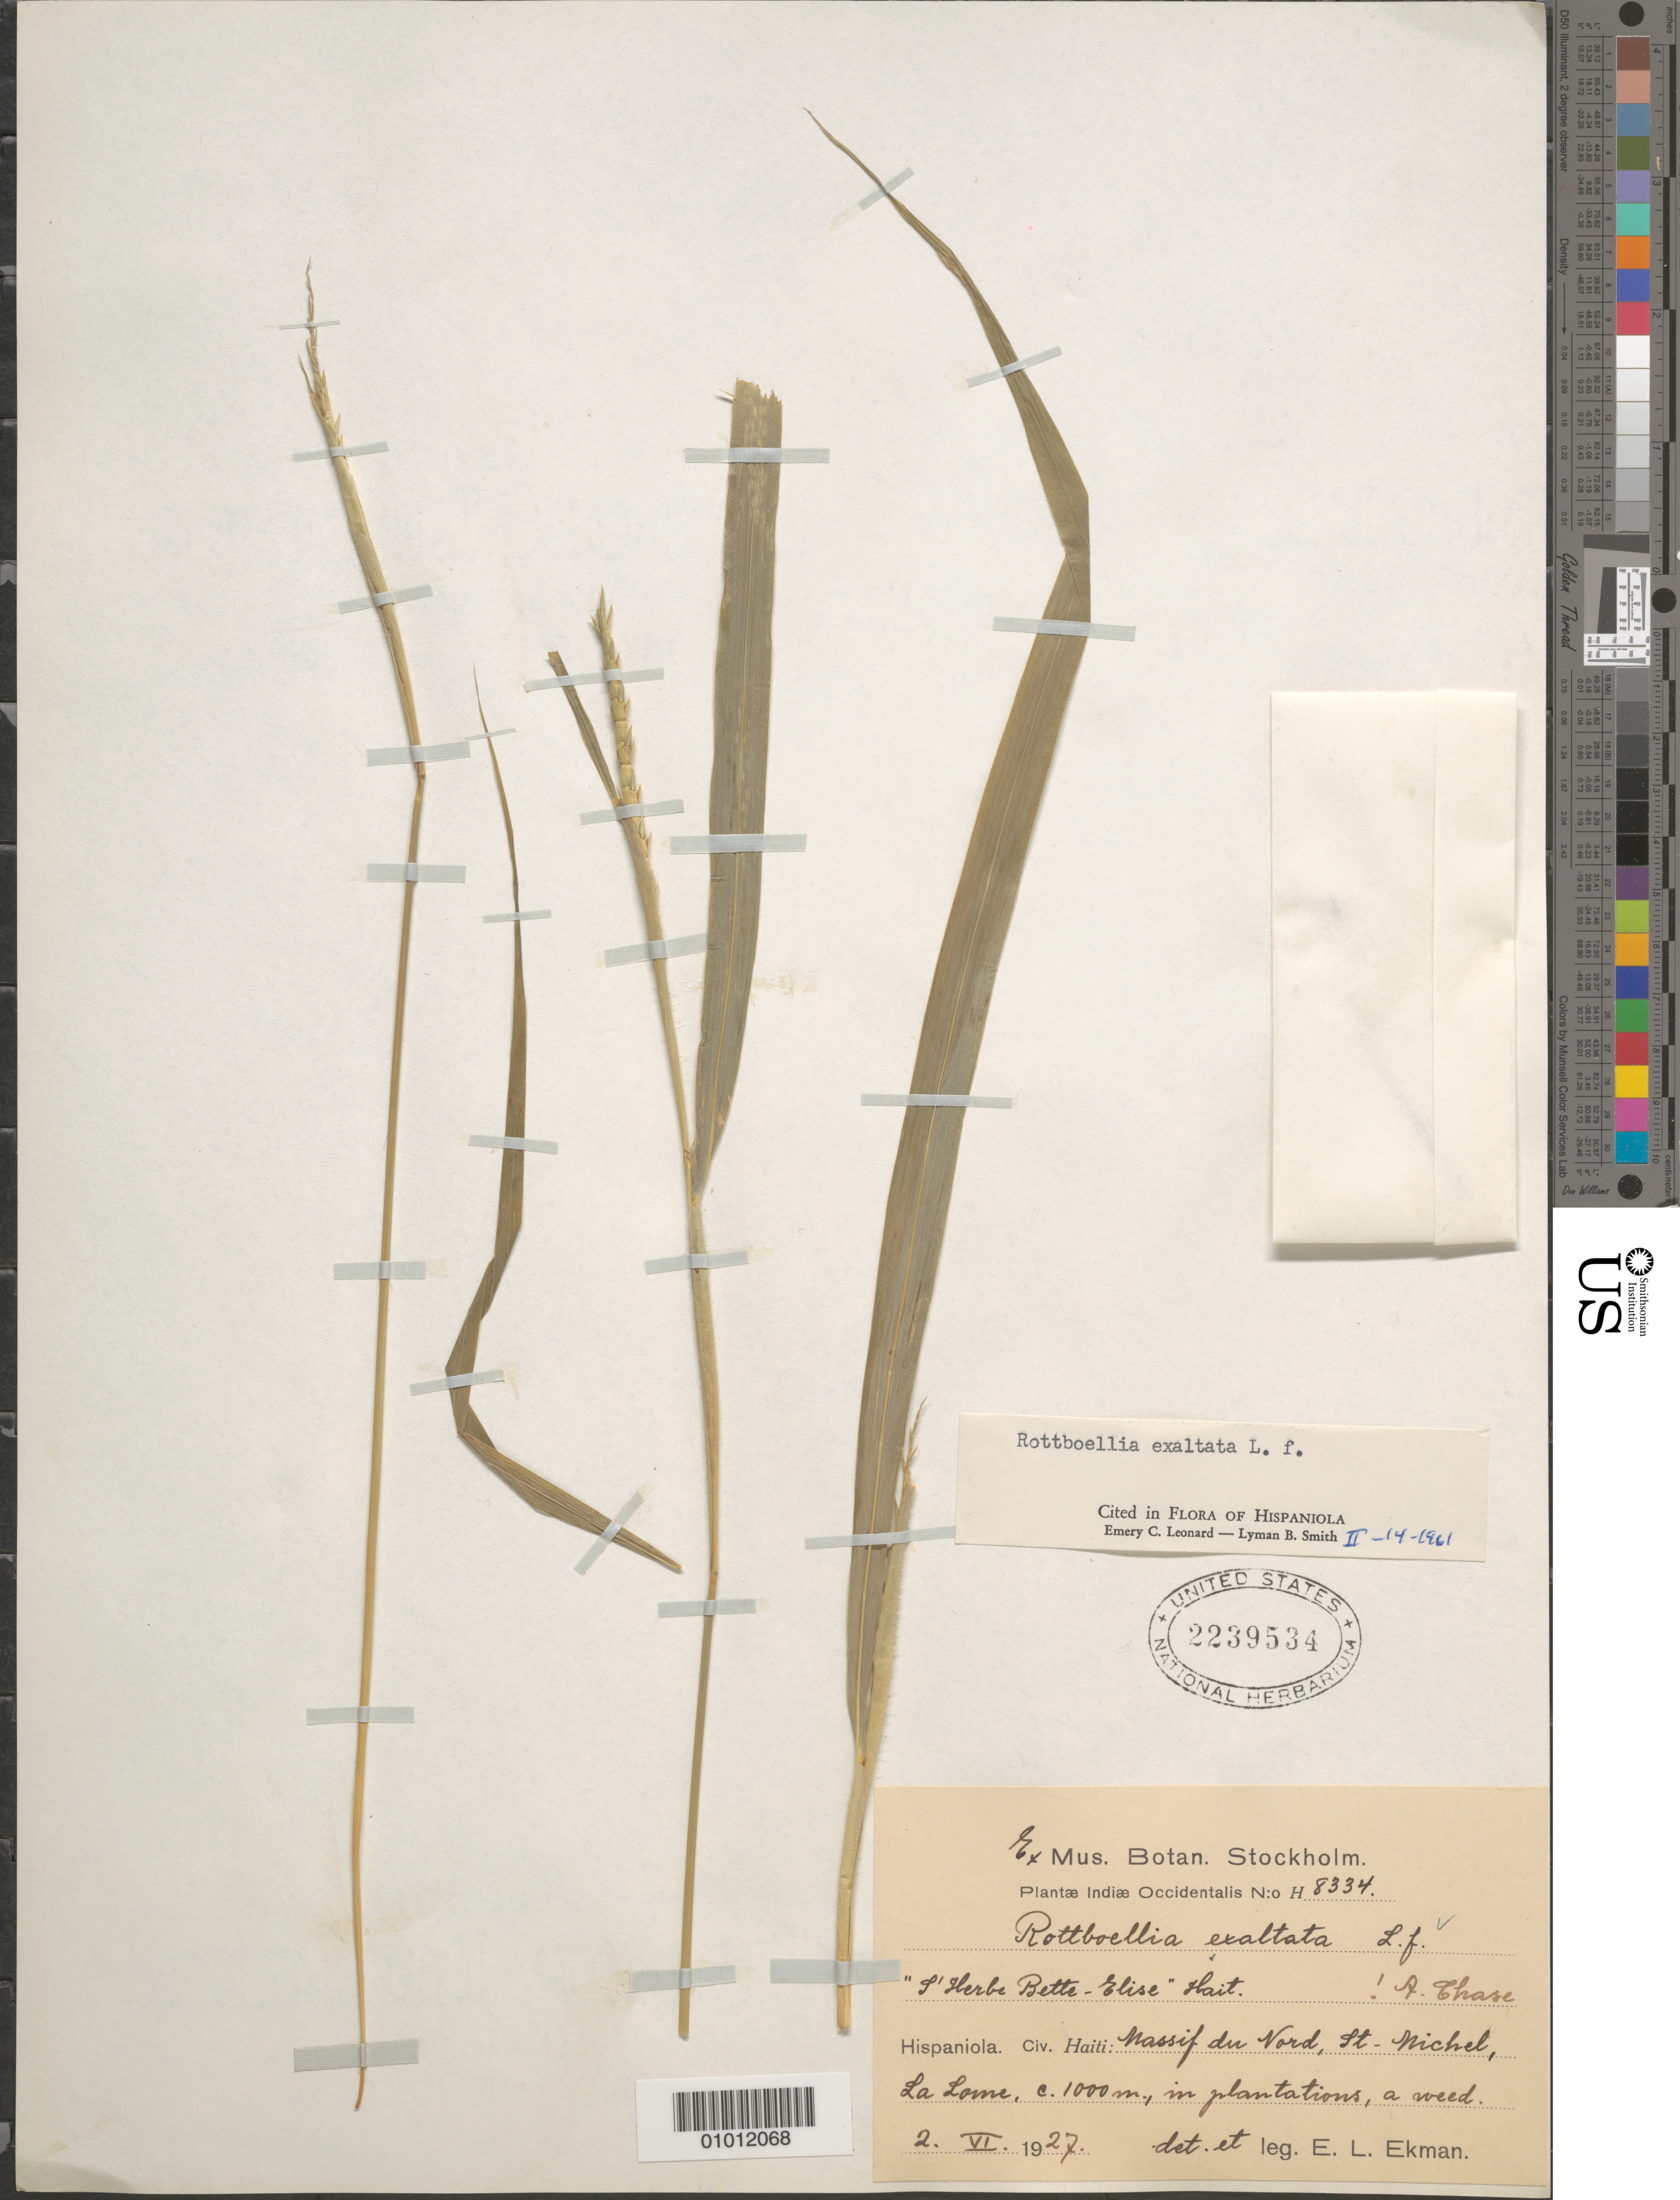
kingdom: Plantae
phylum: Tracheophyta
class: Liliopsida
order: Poales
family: Poaceae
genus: Rottboellia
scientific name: Rottboellia cochinchinensis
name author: (Lour.) Clayton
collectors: E. L. Ekman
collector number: H 8334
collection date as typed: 02 Jun 1927 or 06 Feb 1927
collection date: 1927-02-06 or 1927-06-02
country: Haiti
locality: Massif du Nord, St. Michel, La Lorne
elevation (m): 1000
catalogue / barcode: US 2239534